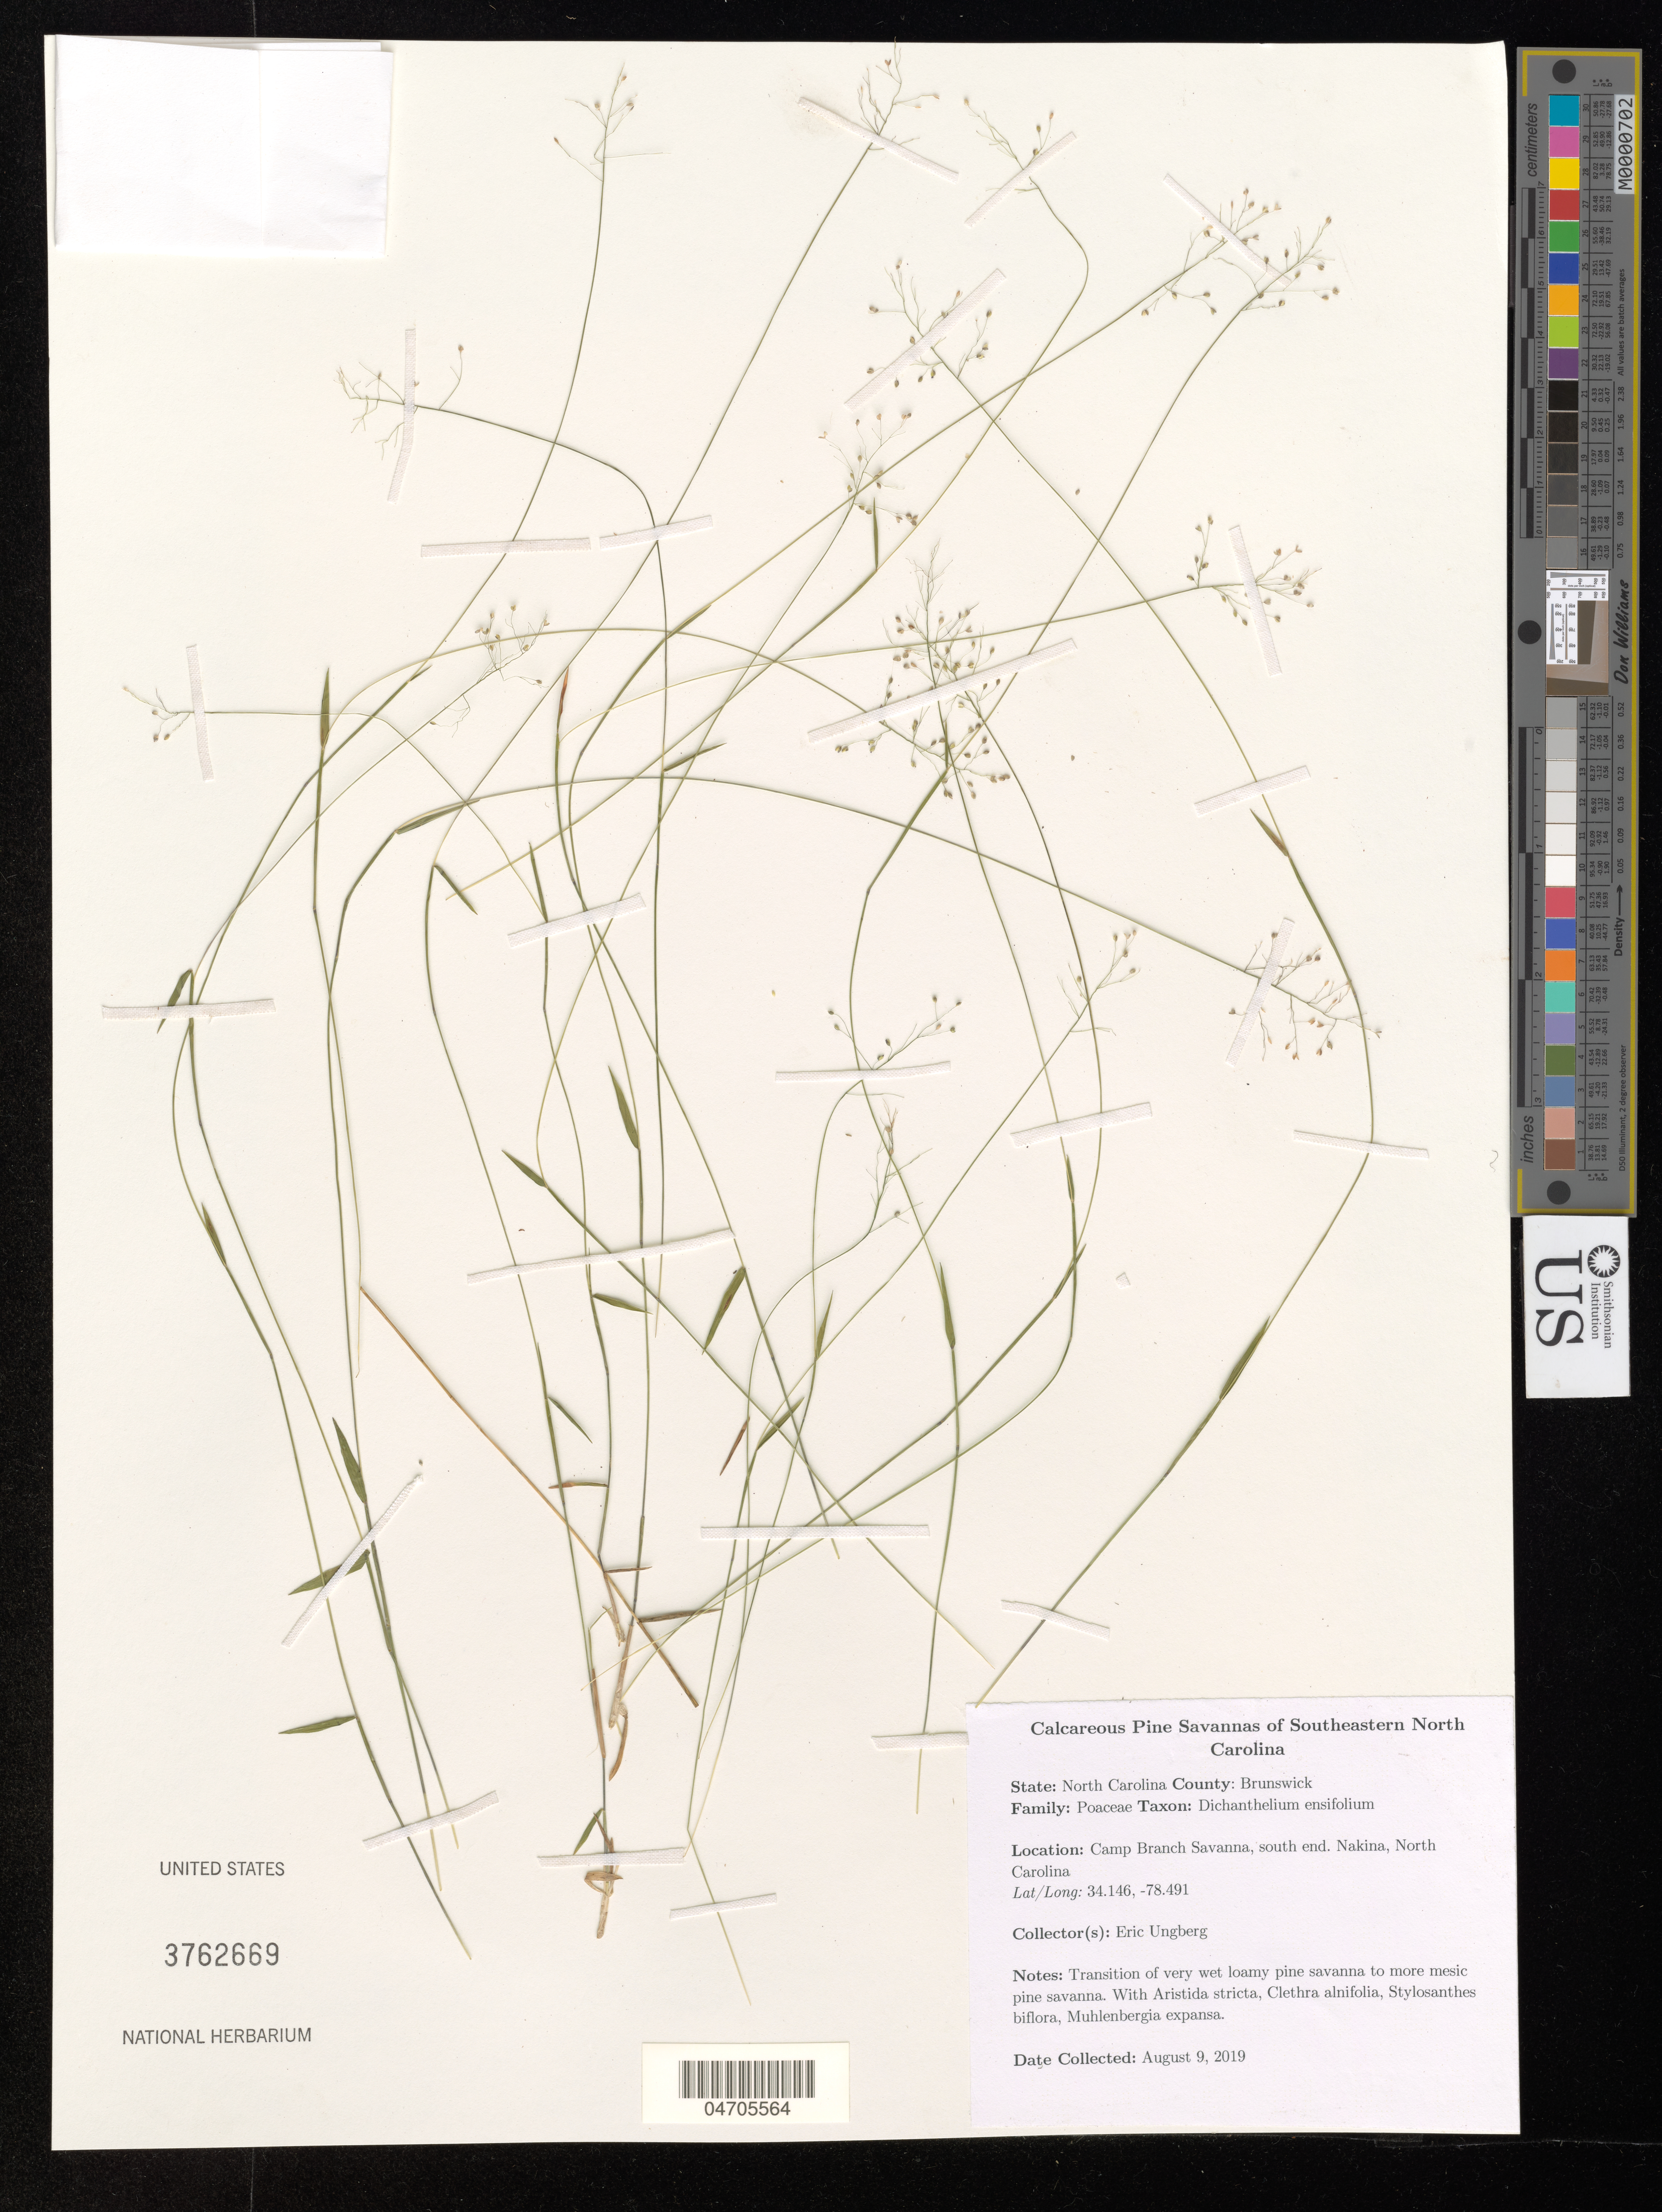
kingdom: Plantae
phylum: Tracheophyta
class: Liliopsida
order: Poales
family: Poaceae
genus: Dichanthelium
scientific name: Dichanthelium ensifolium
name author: (Baldwin ex Elliot) Gould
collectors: E. Ungberg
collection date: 2019-08-09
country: United States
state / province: North Carolina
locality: Calcareous Pine Savannas of Southeastern North Carolina. County: Brunswick. Camp Branch Savanna, south end. Nakina.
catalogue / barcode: US 3762669